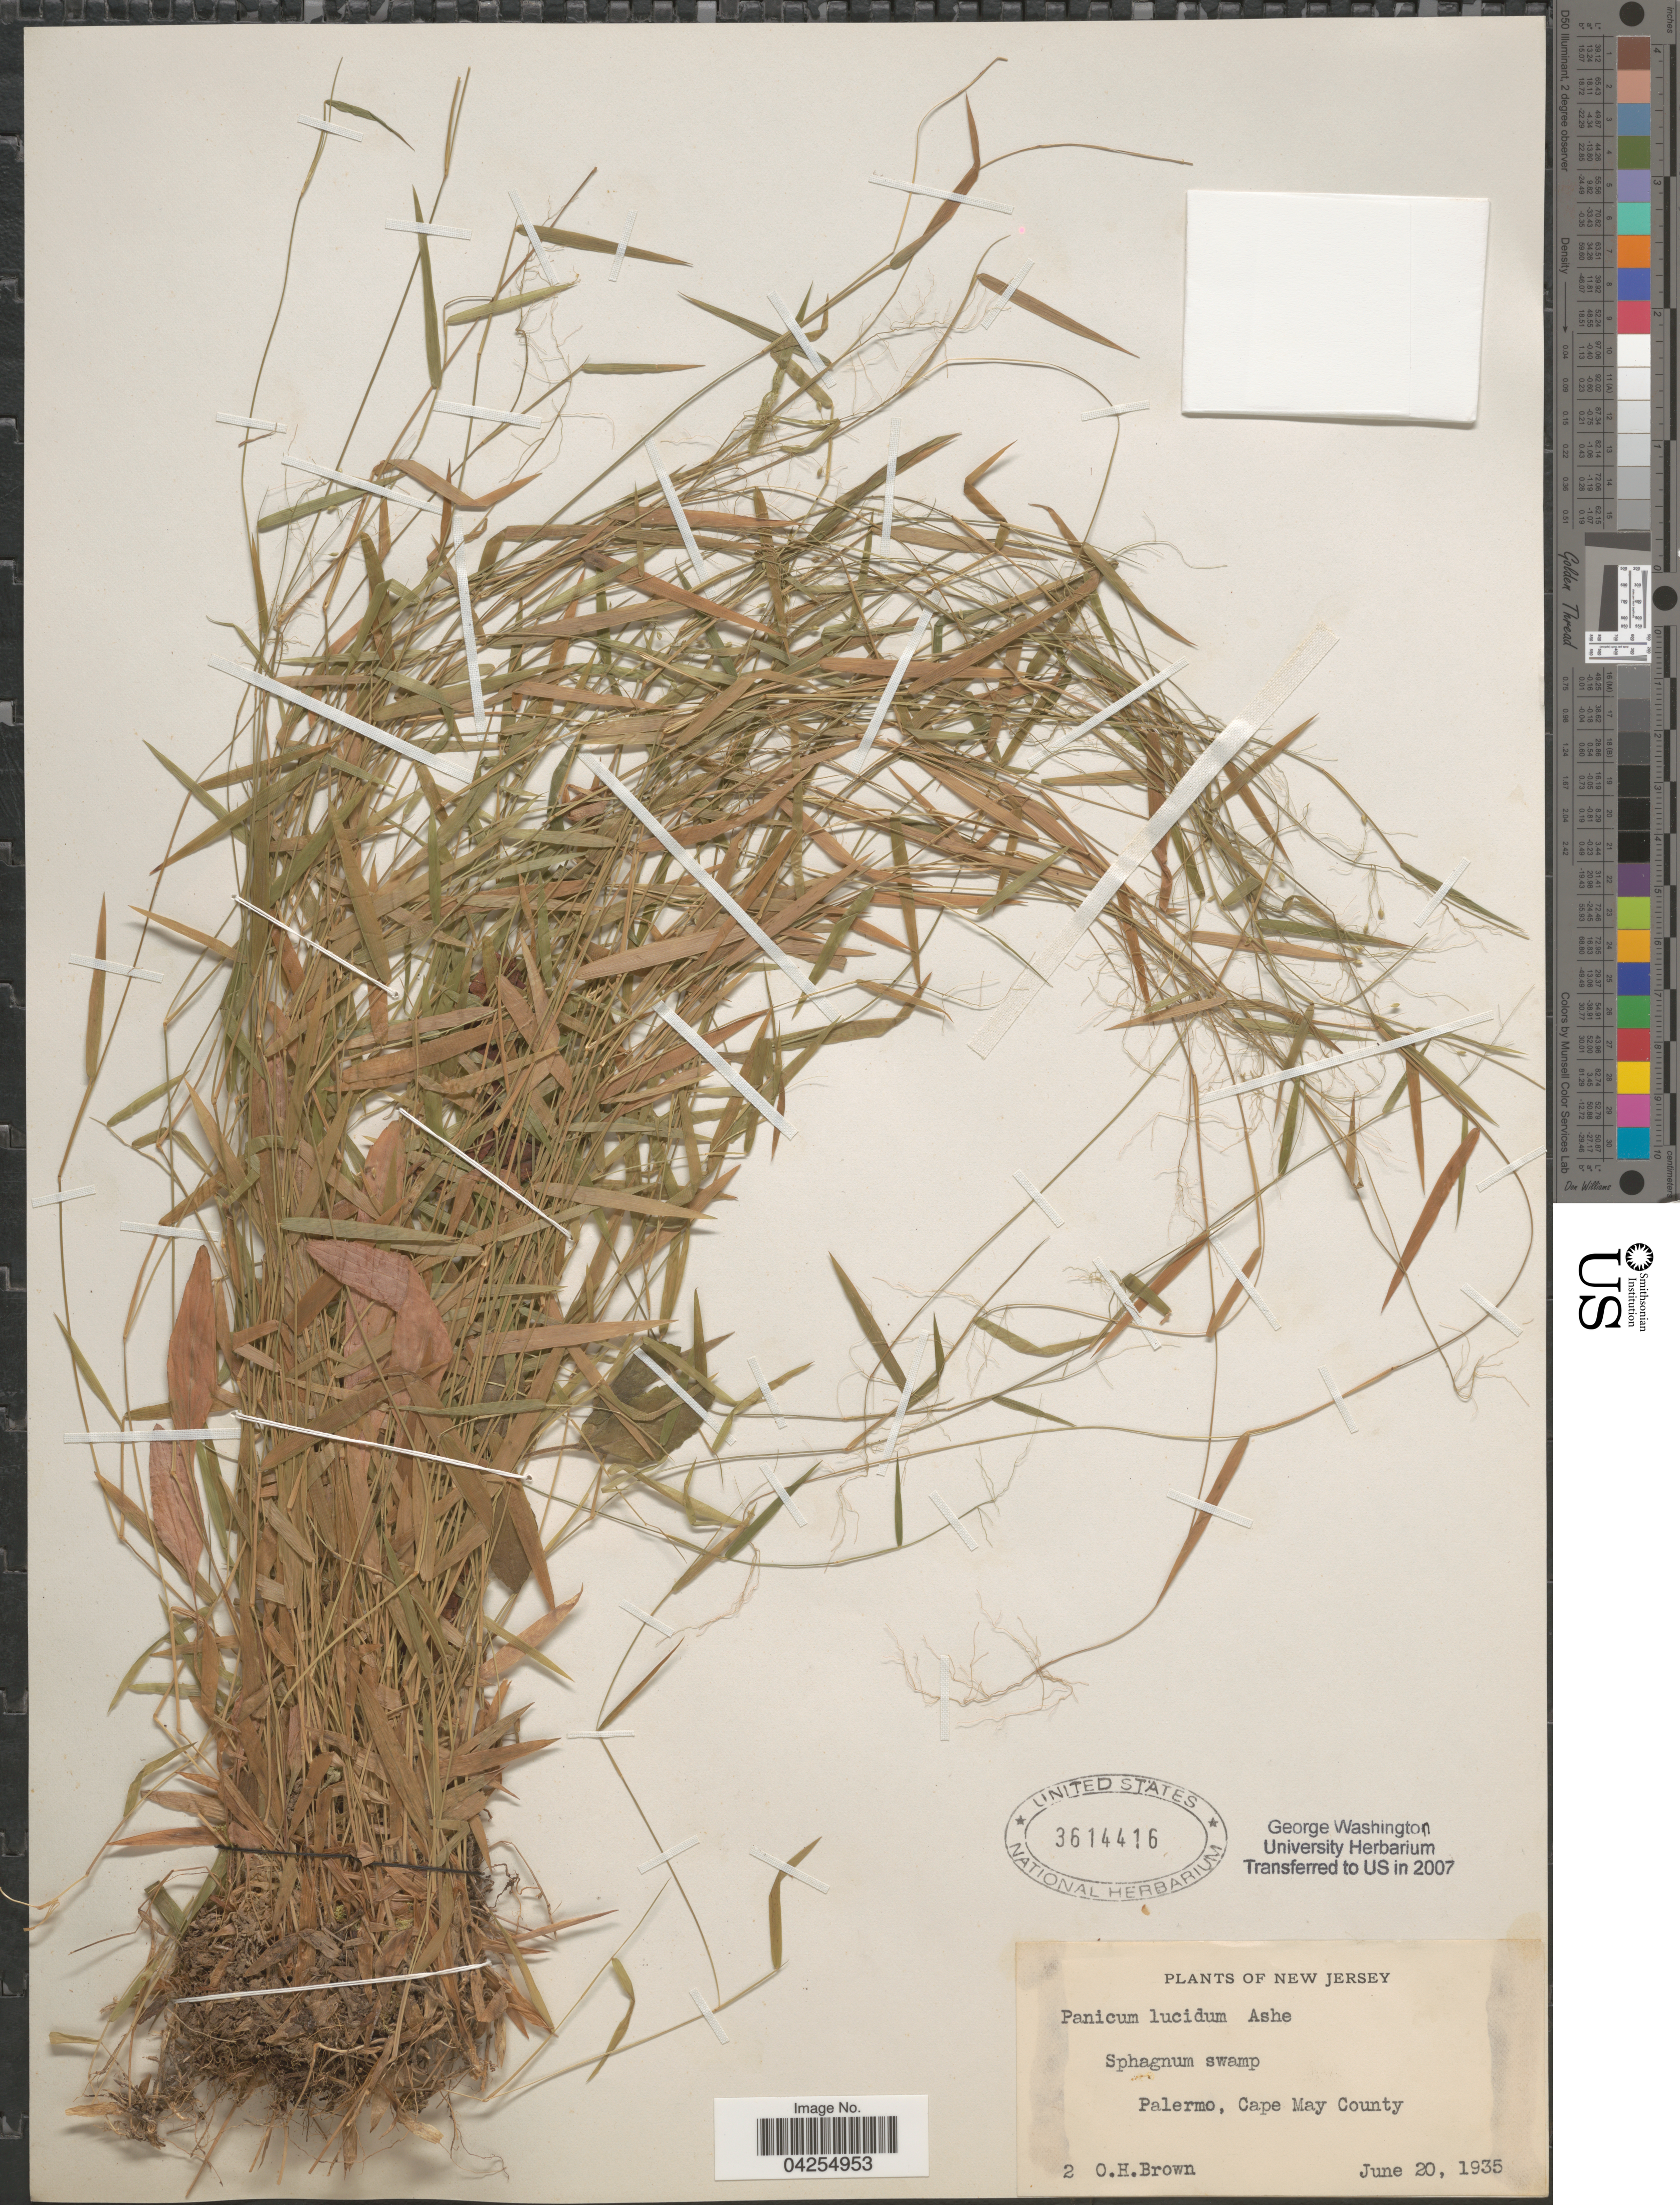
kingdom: Plantae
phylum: Tracheophyta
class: Liliopsida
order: Poales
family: Poaceae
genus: Dichanthelium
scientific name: Dichanthelium dichotomum var. dichotomum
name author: (L.) Gould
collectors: O. Brown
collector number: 2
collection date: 1935-06-20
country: United States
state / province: New Jersey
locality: Sphagnum swamp. Palermo, Cape May County.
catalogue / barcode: US 3614416